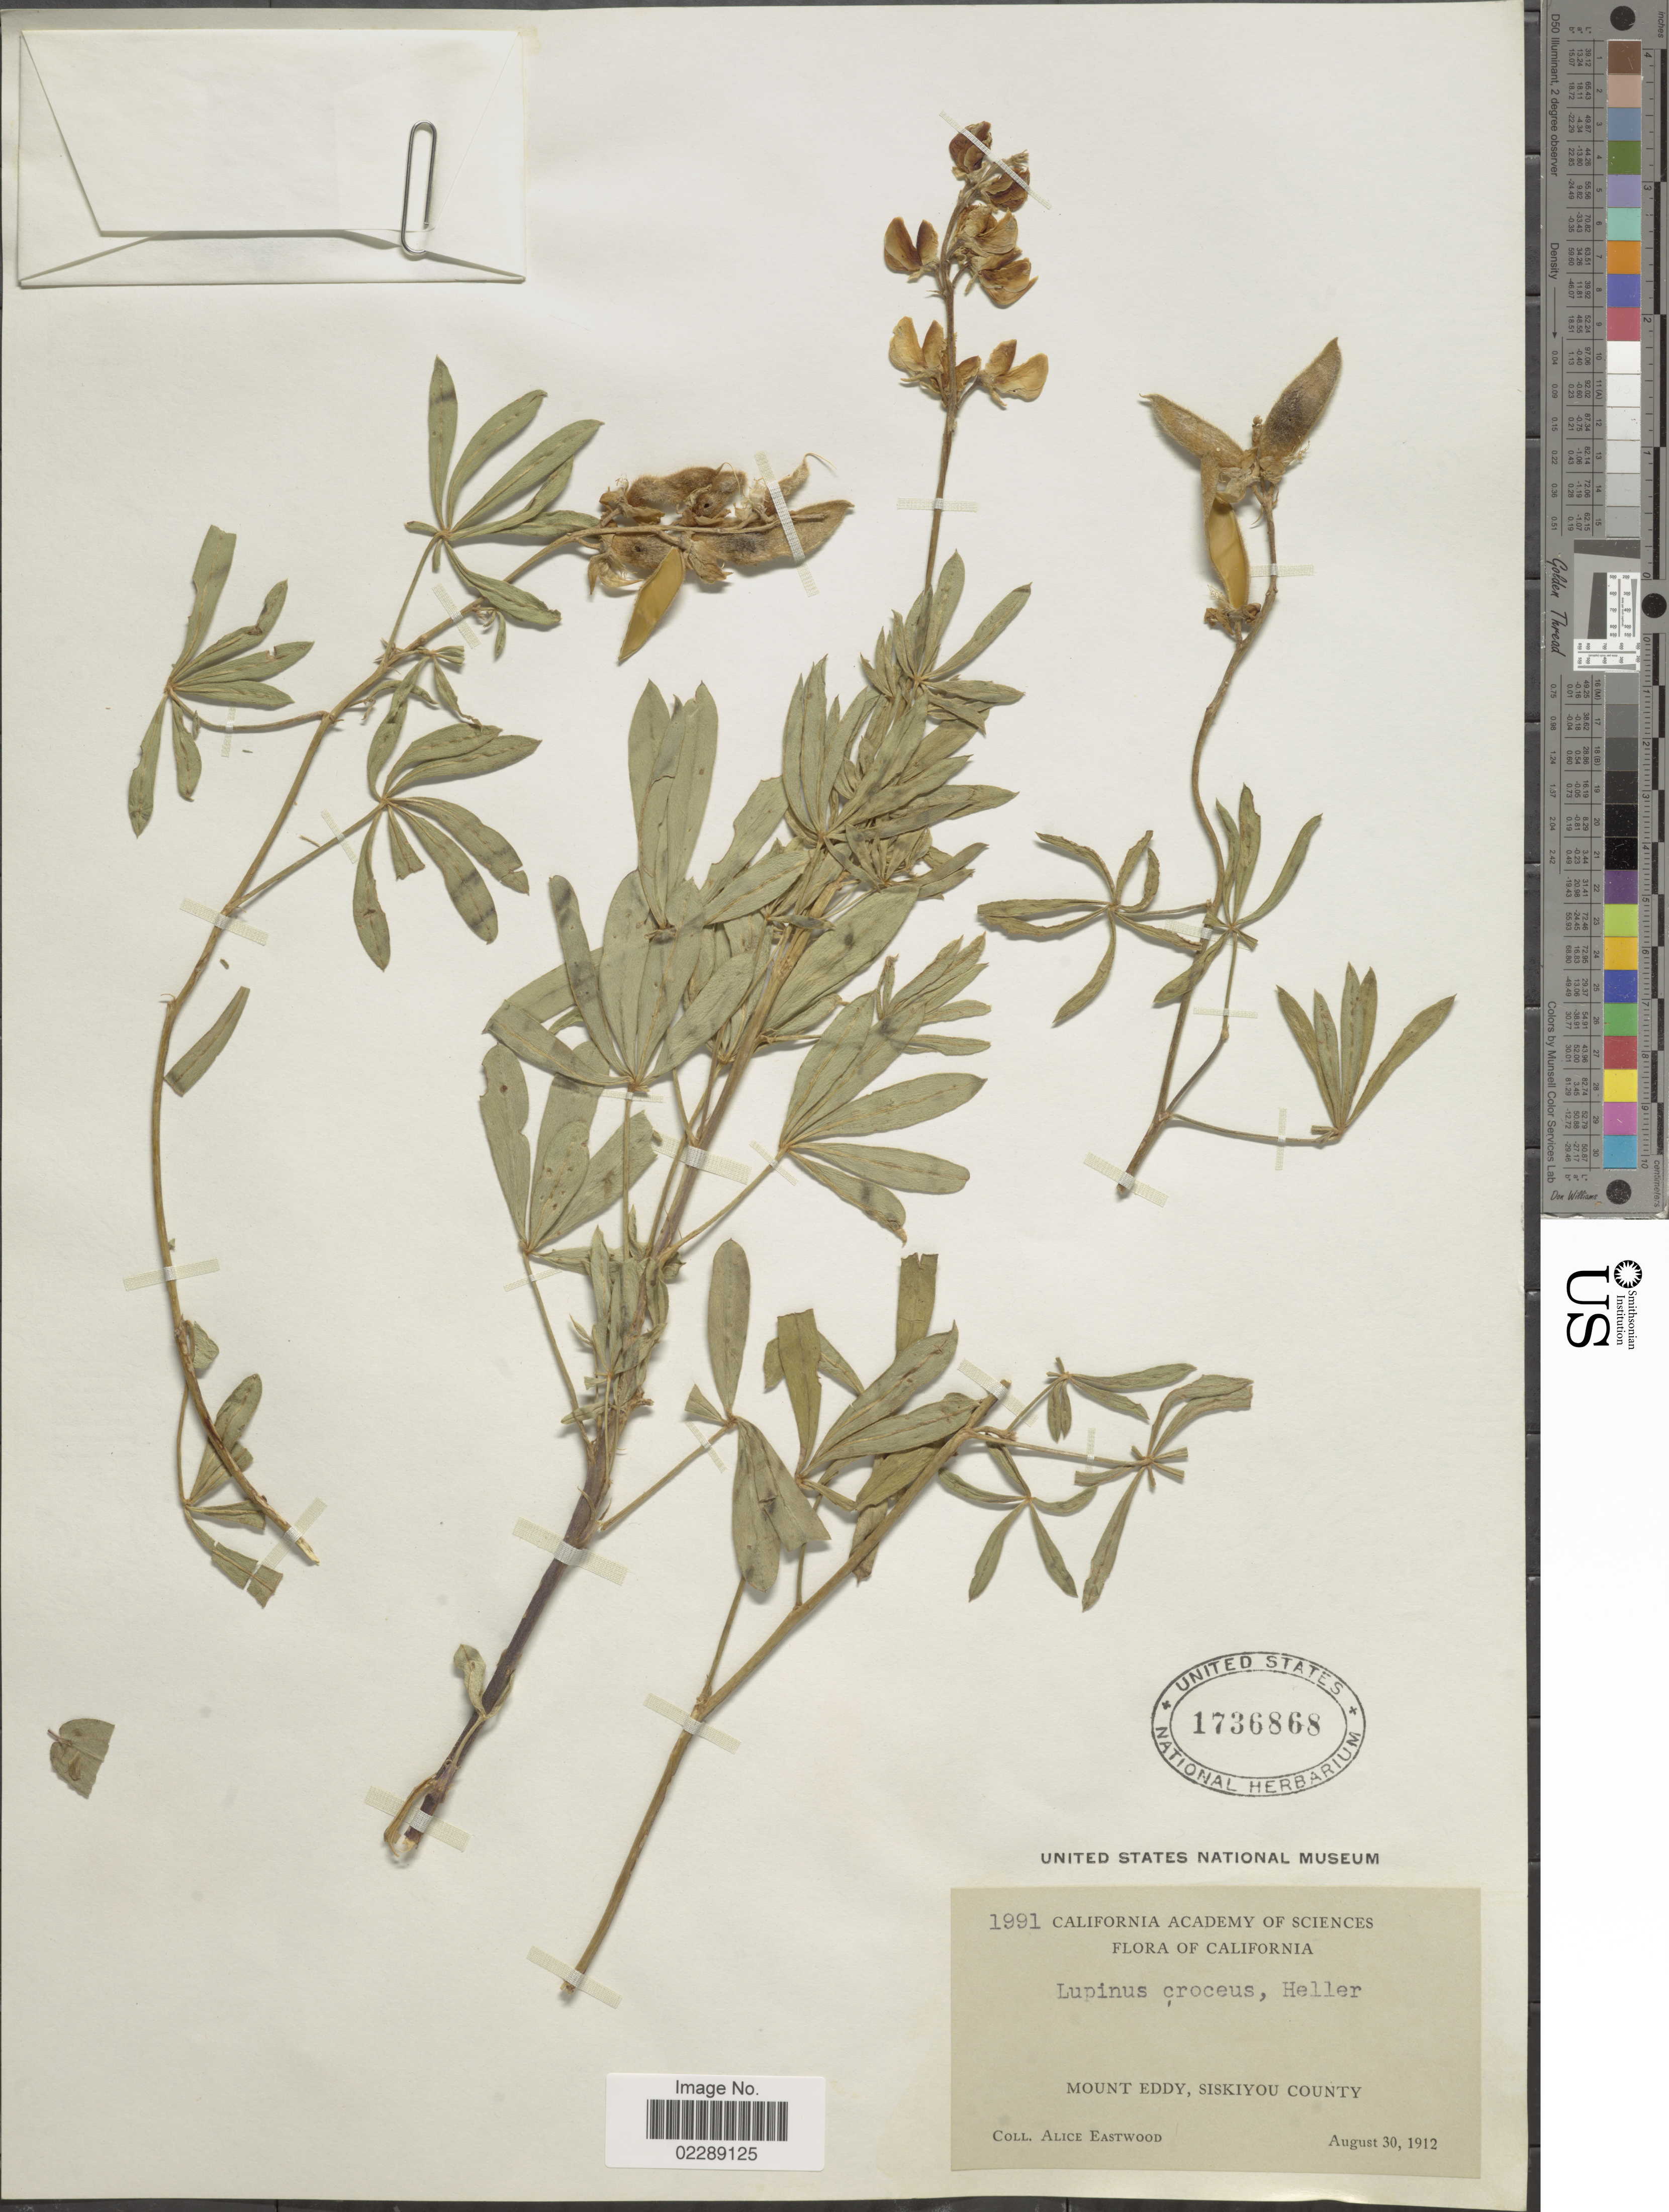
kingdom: Plantae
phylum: Tracheophyta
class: Magnoliopsida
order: Fabales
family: Fabaceae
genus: Lupinus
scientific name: Lupinus sp.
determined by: Strong, Mark T., (BOT), Smithsonian Institution - National Museum of Natural History (UNITED STATES)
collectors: A. Eastwood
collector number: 1991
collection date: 1912-08-30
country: United States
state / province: California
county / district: Siskiyou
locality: Mount Eddy, Siskiyou County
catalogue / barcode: US 1736868